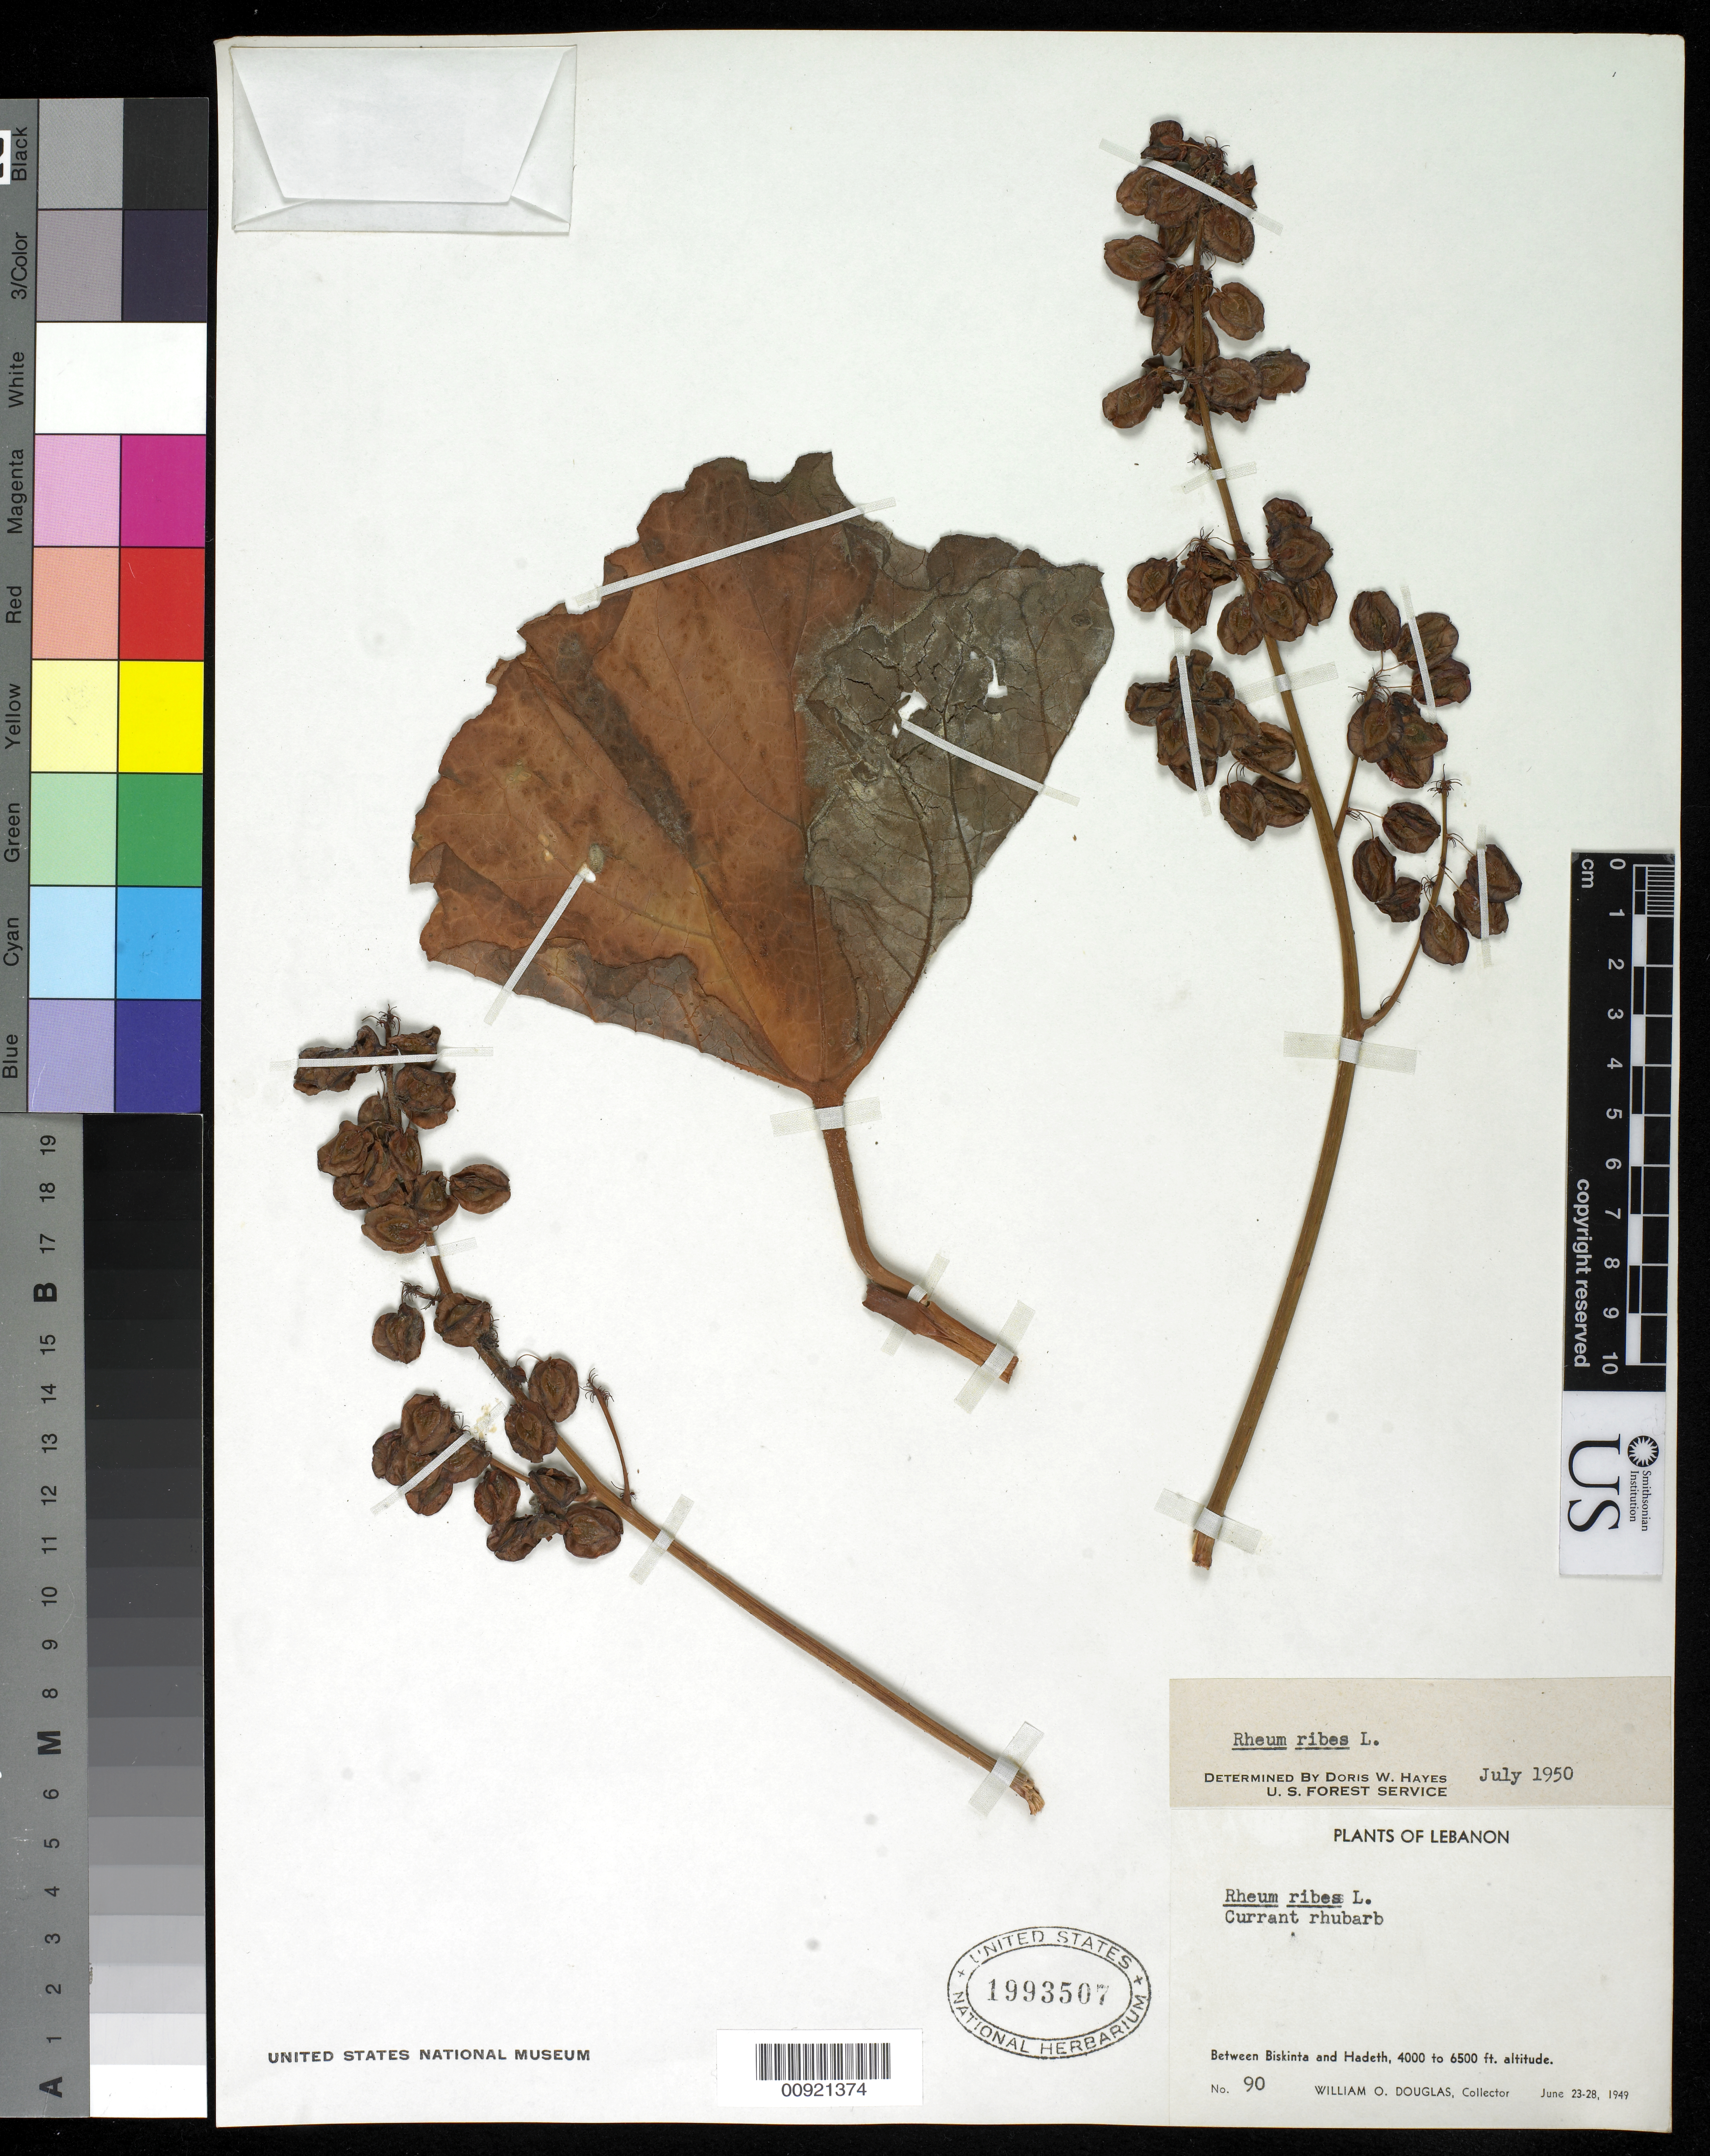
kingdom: Plantae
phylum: Tracheophyta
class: Magnoliopsida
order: Caryophyllales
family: Polygonaceae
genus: Rheum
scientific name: Rheum ribes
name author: L.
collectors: W. Douglas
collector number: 90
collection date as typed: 23 Jun 1949 to 28 Jun 1949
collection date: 1949-06-23/1949-06-28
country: Lebanon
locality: Between Biskinta and Hadeth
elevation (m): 1219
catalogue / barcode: US 1993507